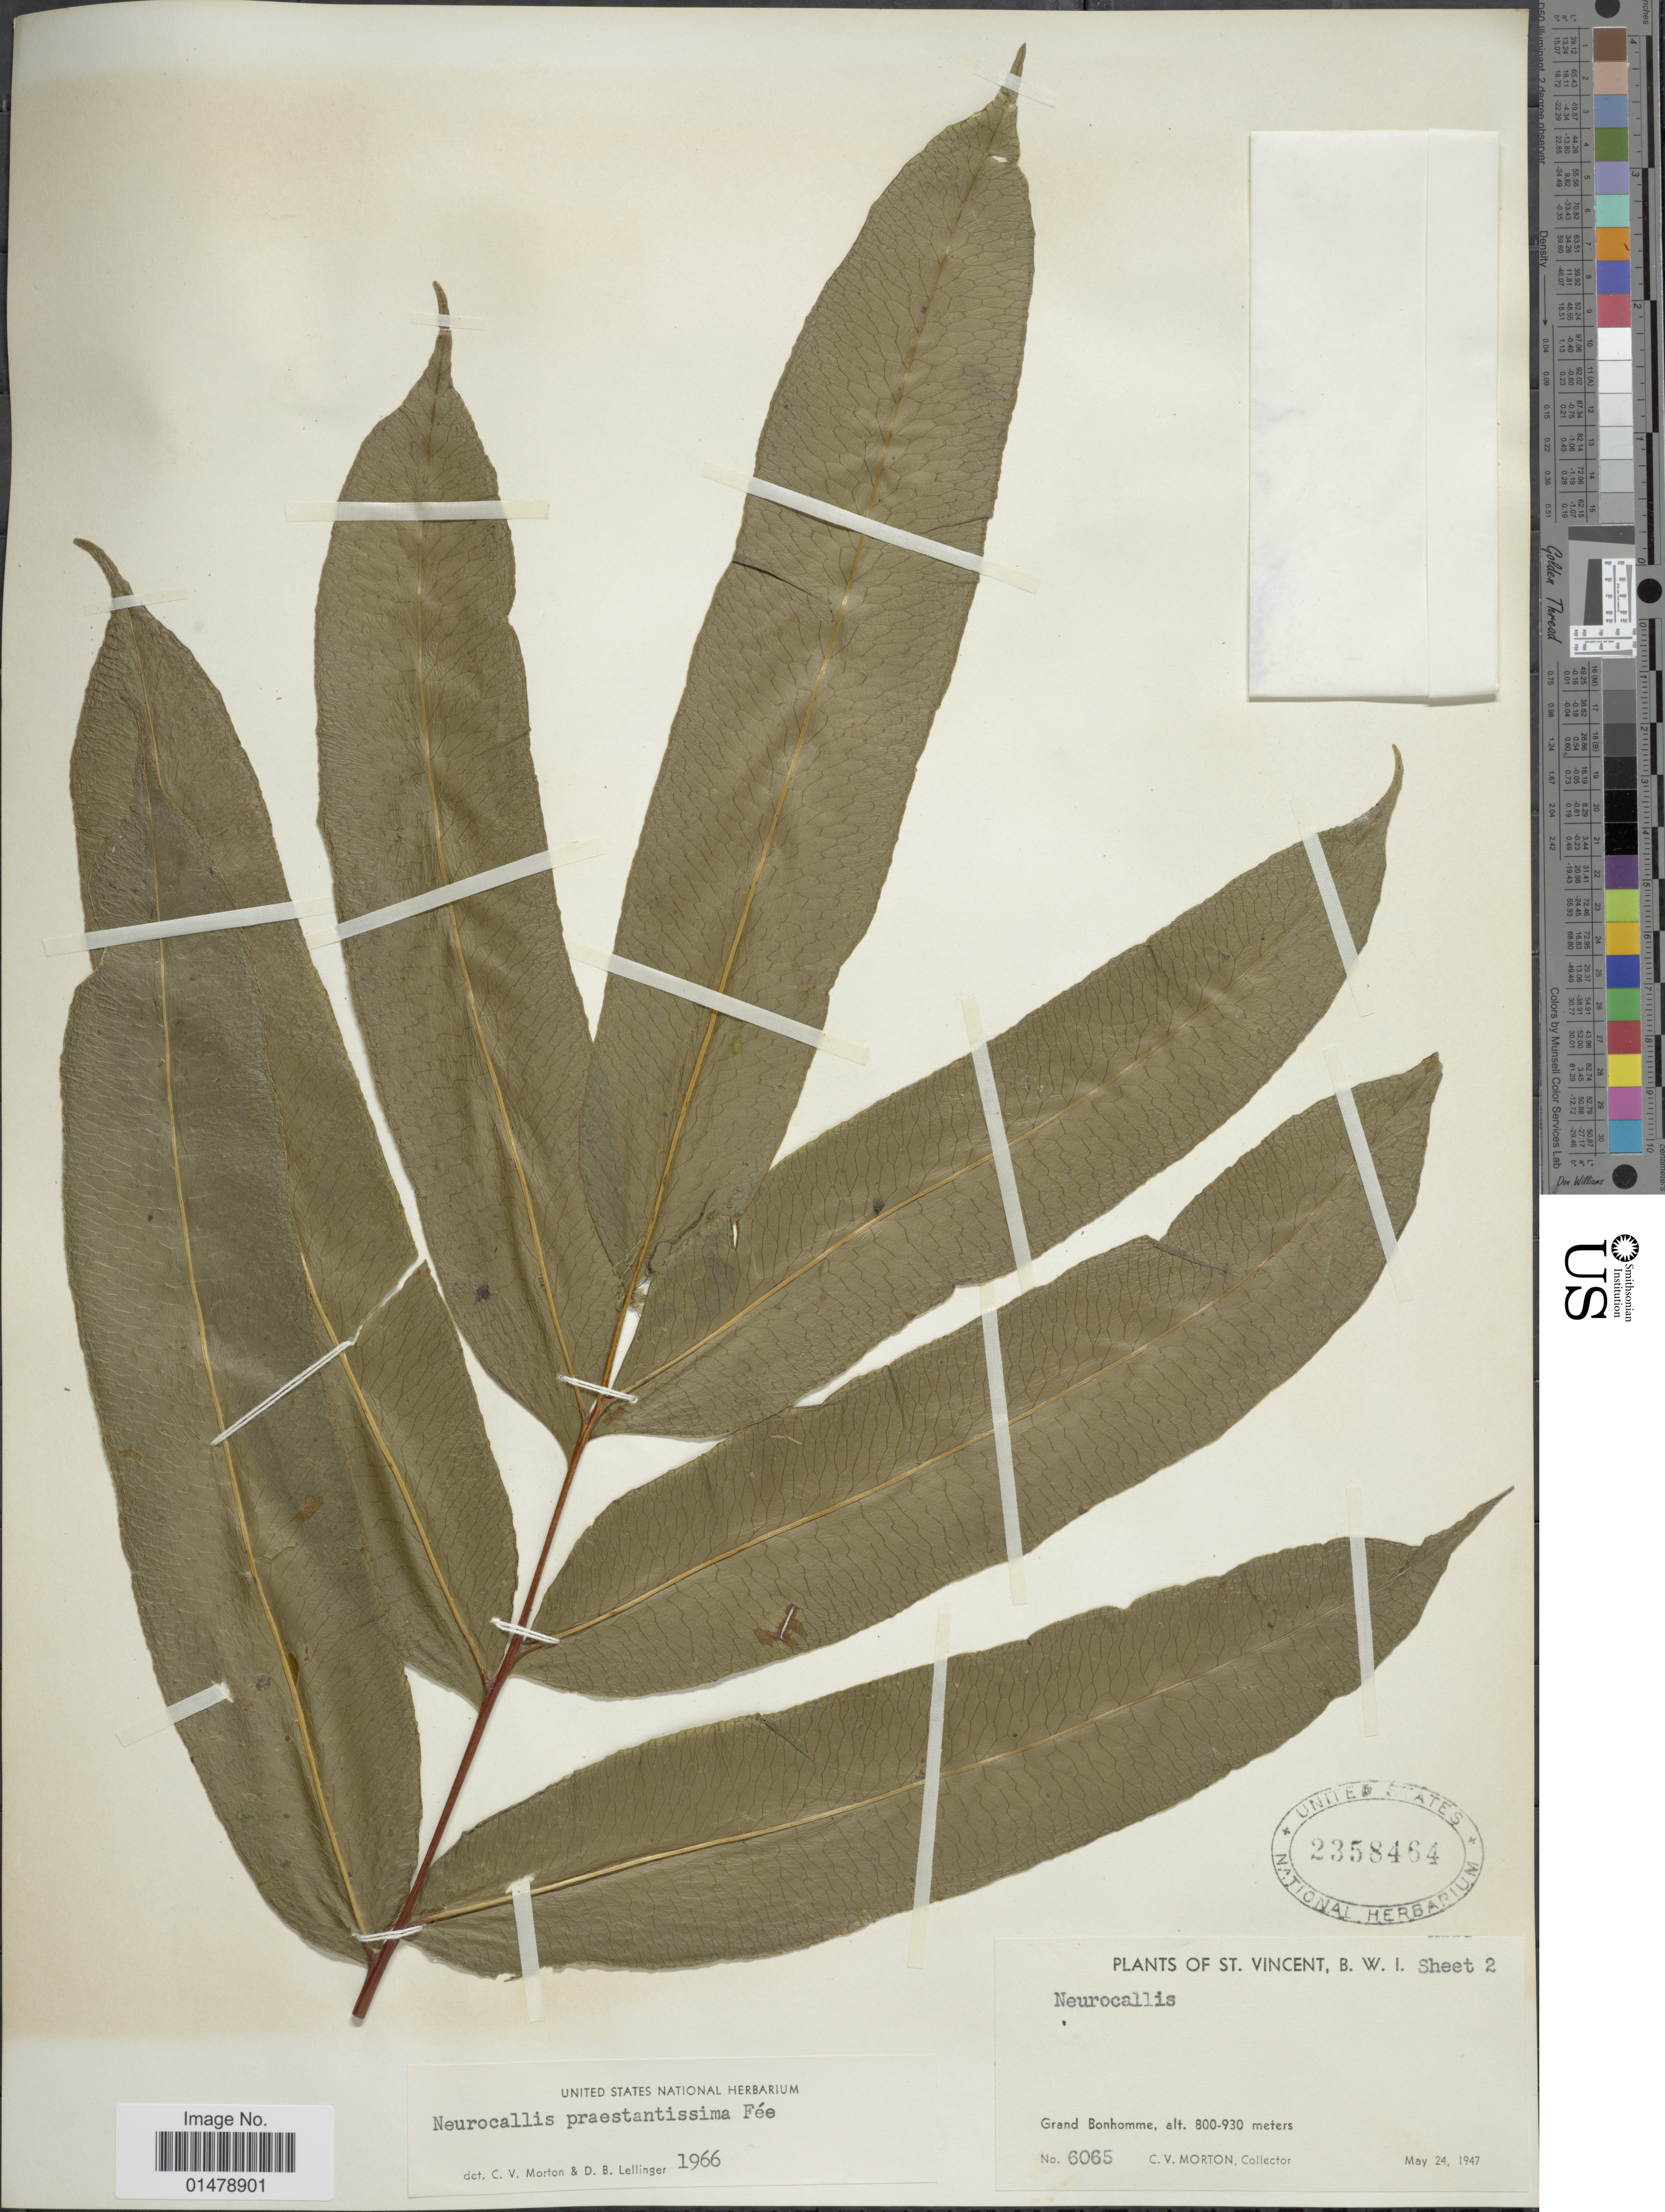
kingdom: Plantae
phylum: Tracheophyta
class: Polypodiopsida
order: Polypodiales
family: Pteridaceae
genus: Pteris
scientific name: Pteris praestantissima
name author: (Bory ex Fée) Christenh.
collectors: C. V. Morton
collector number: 6065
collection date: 1947-05-24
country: St. Vincent - Grenadines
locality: St. Vincent, B. W. I. Grand Bonhomme.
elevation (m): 800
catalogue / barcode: US 2358464